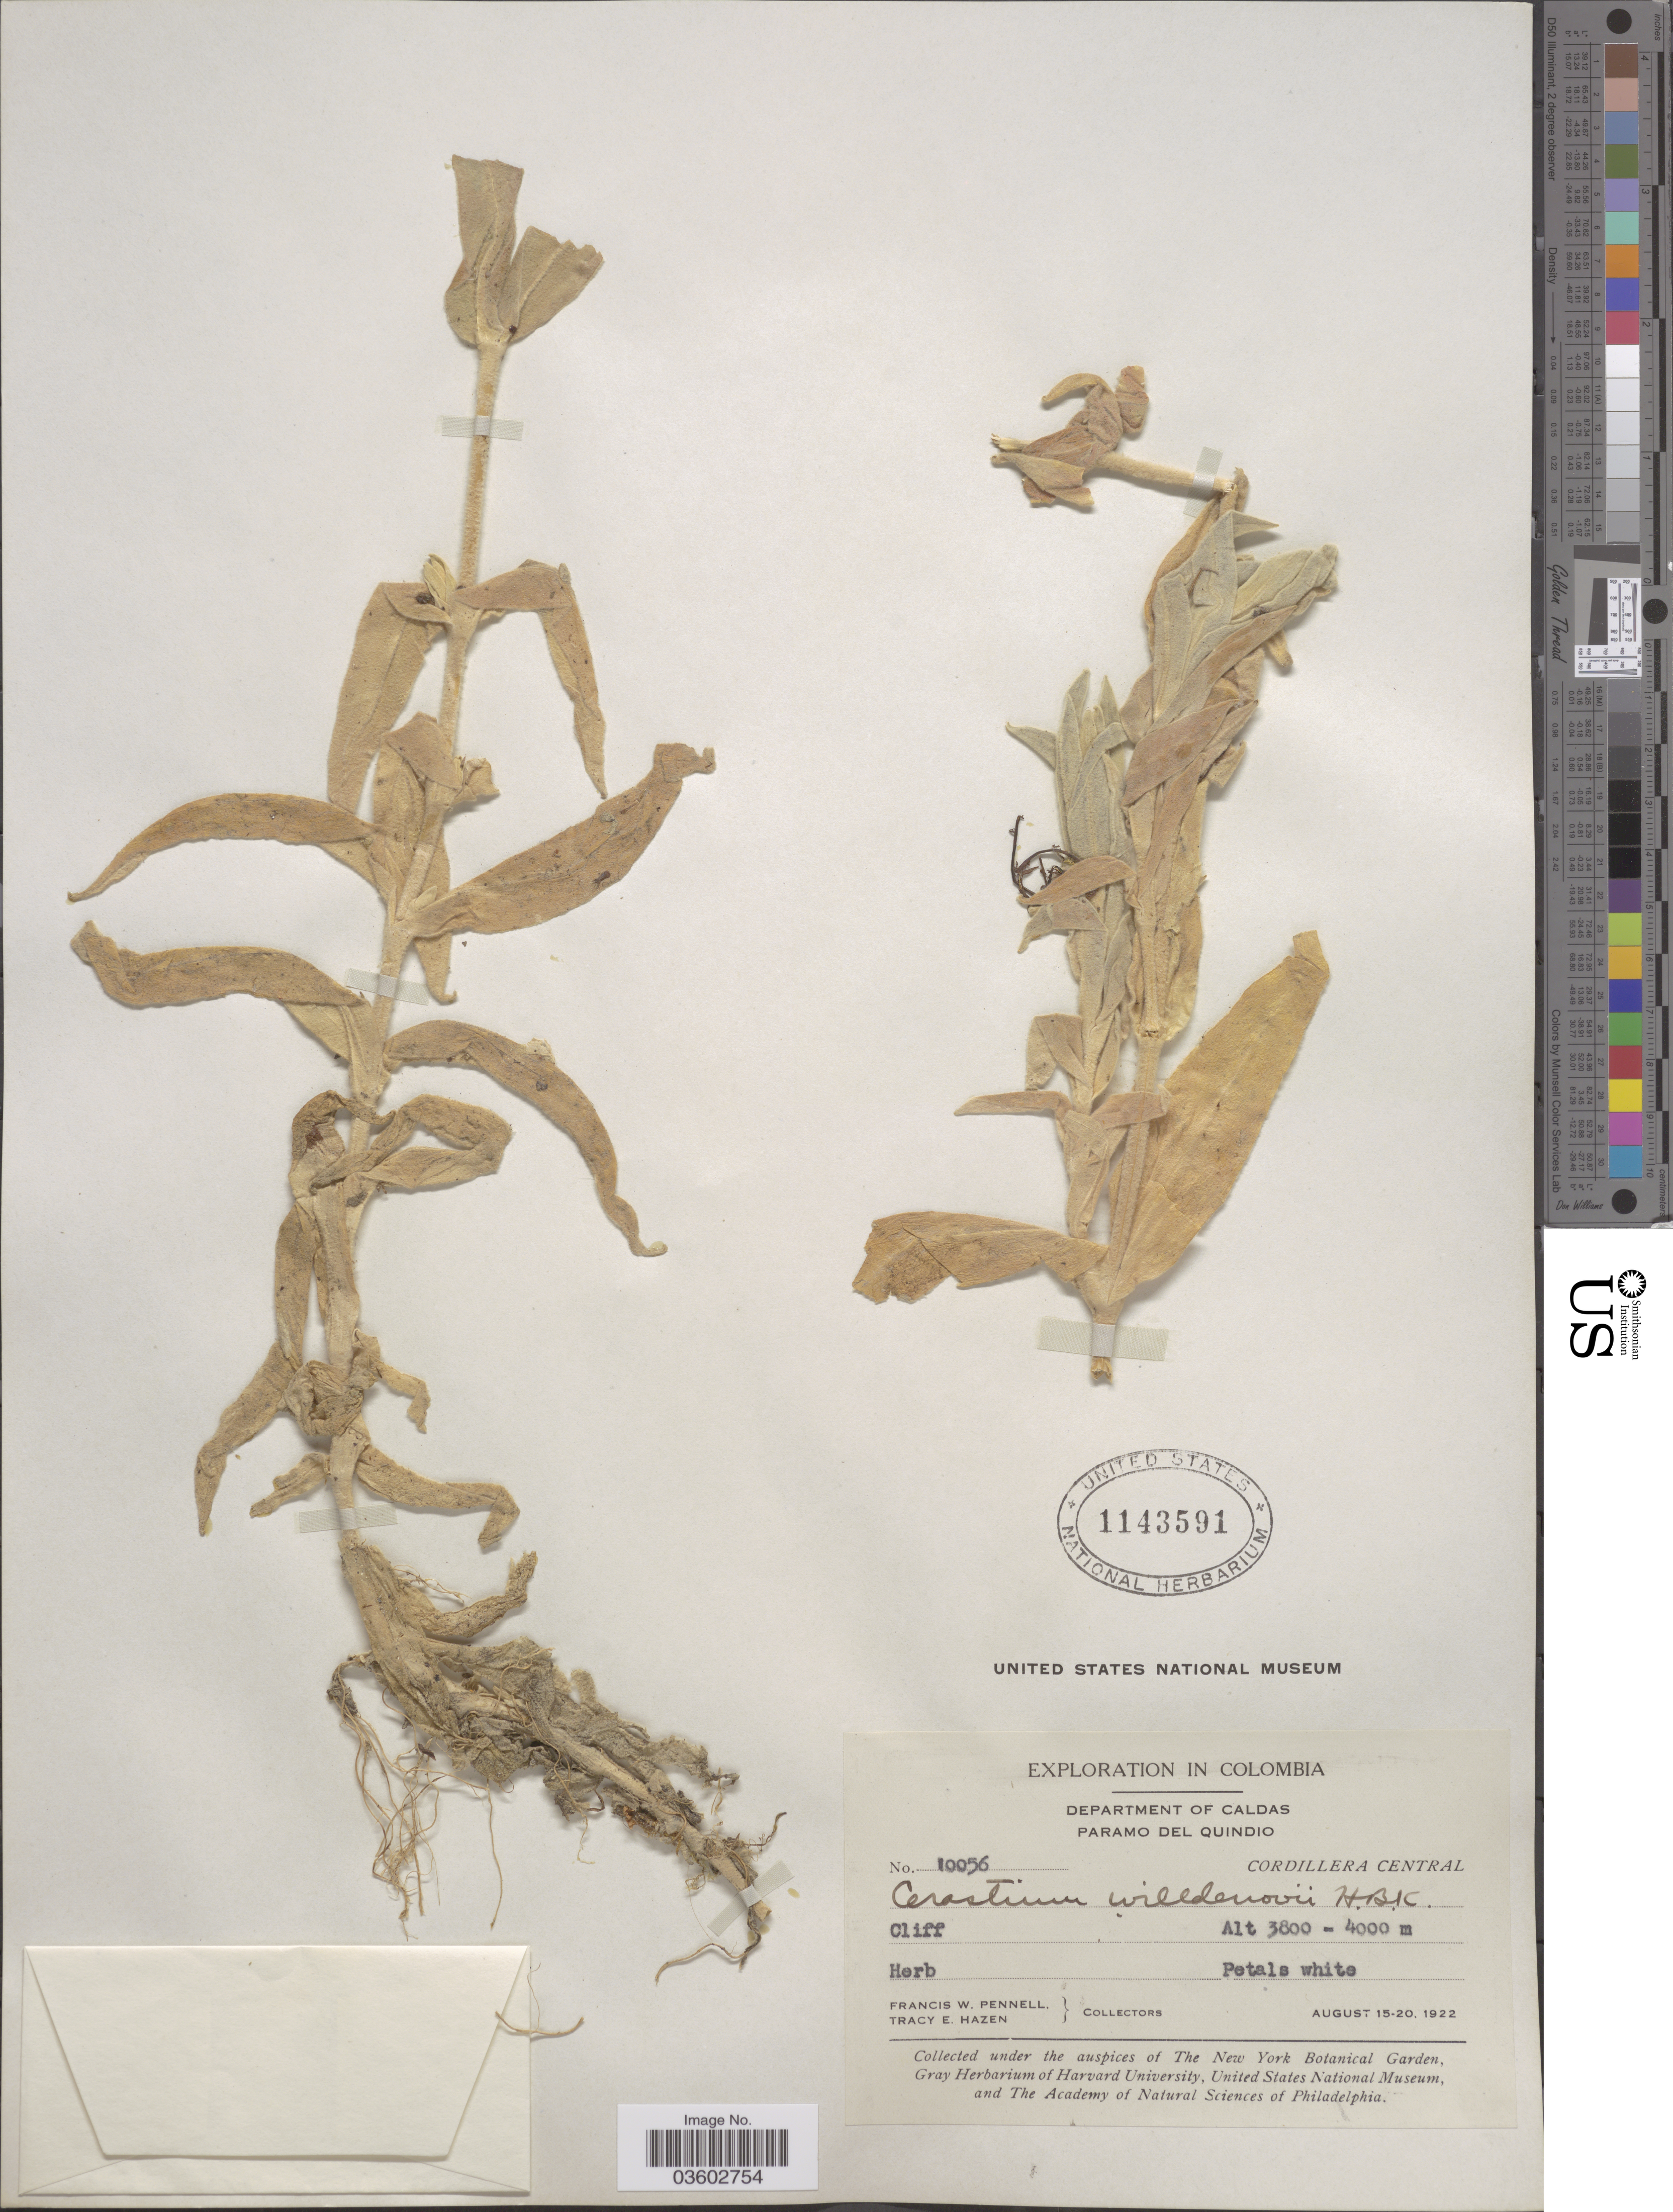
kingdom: Plantae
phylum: Tracheophyta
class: Magnoliopsida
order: Caryophyllales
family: Caryophyllaceae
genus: Cerastium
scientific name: Cerastium willdenowii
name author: Kunth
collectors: F. W. Pennell & T. E. Hazen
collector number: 10056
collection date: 1922-08-15/1922-08-20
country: Colombia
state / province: Caldas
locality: Department of Caldas. Paramo del Quindio. Cordillera Central.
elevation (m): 3800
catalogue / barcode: US 1143591